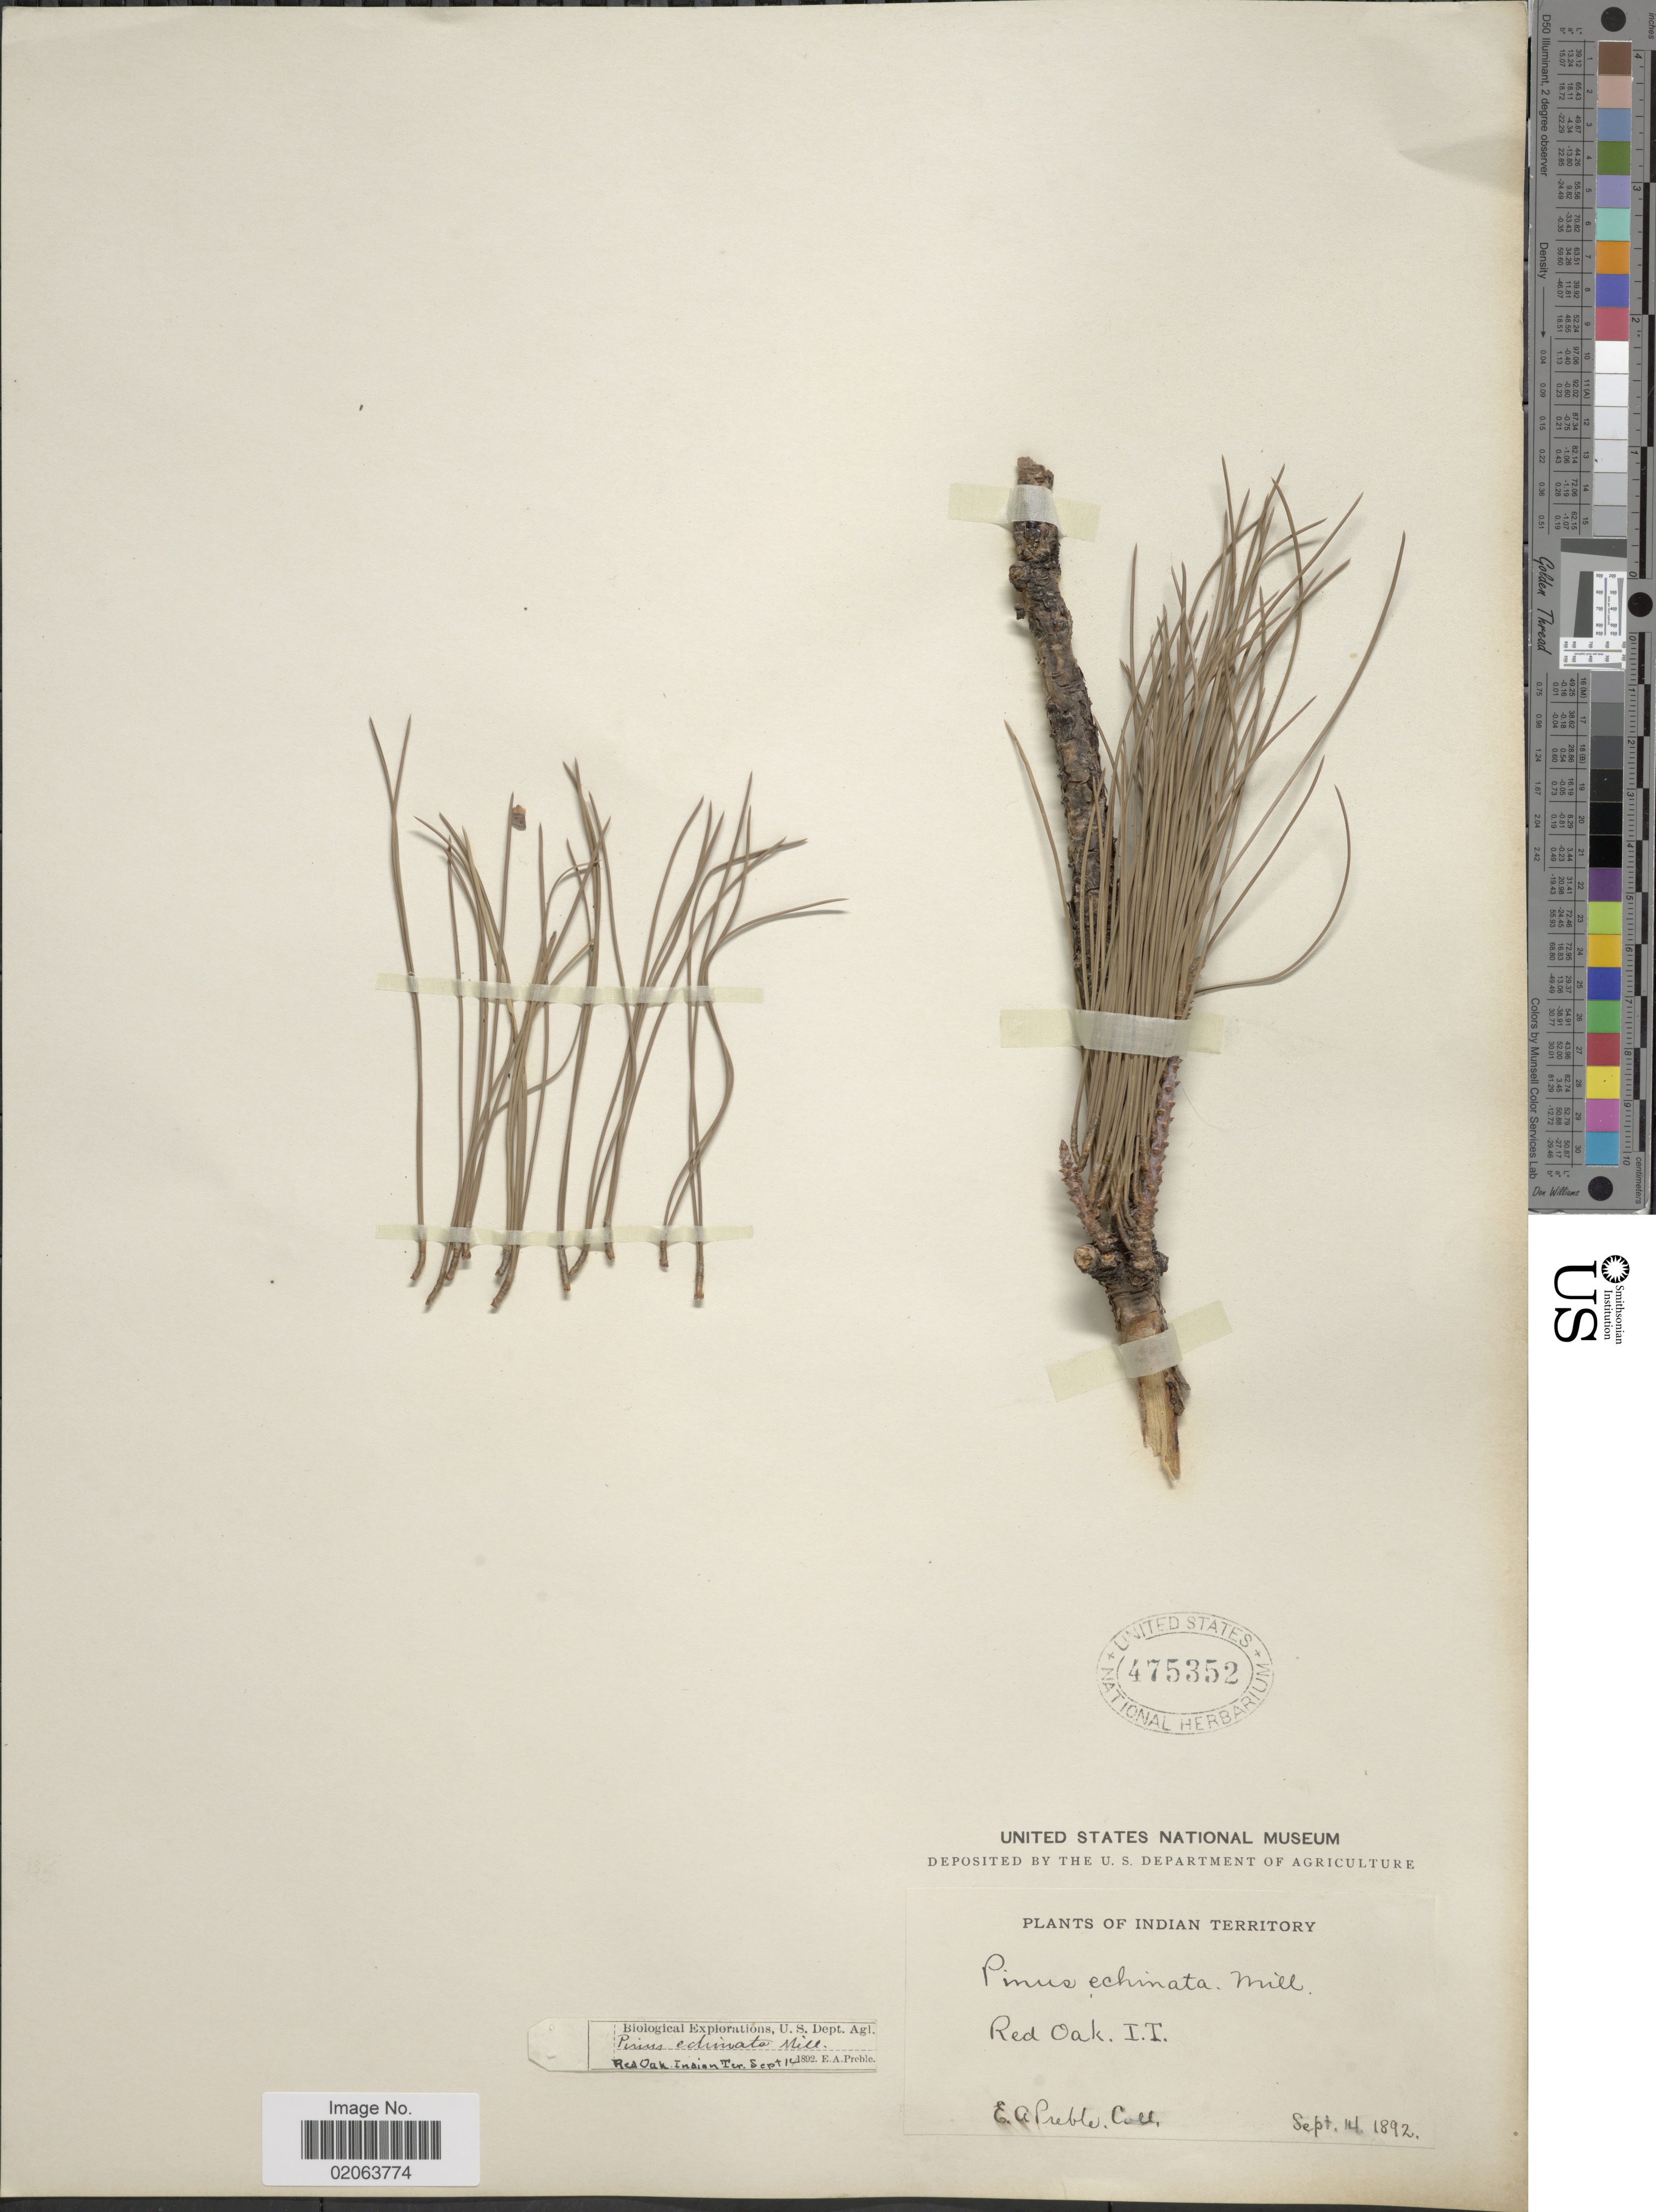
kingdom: Plantae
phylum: Tracheophyta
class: Pinopsida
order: Pinales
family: Pinaceae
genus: Pinus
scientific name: Pinus echinata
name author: Mill.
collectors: E. Preble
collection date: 1892-09-14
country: United States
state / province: Oklahoma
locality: Red Oak, Indian Territory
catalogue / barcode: US 475352